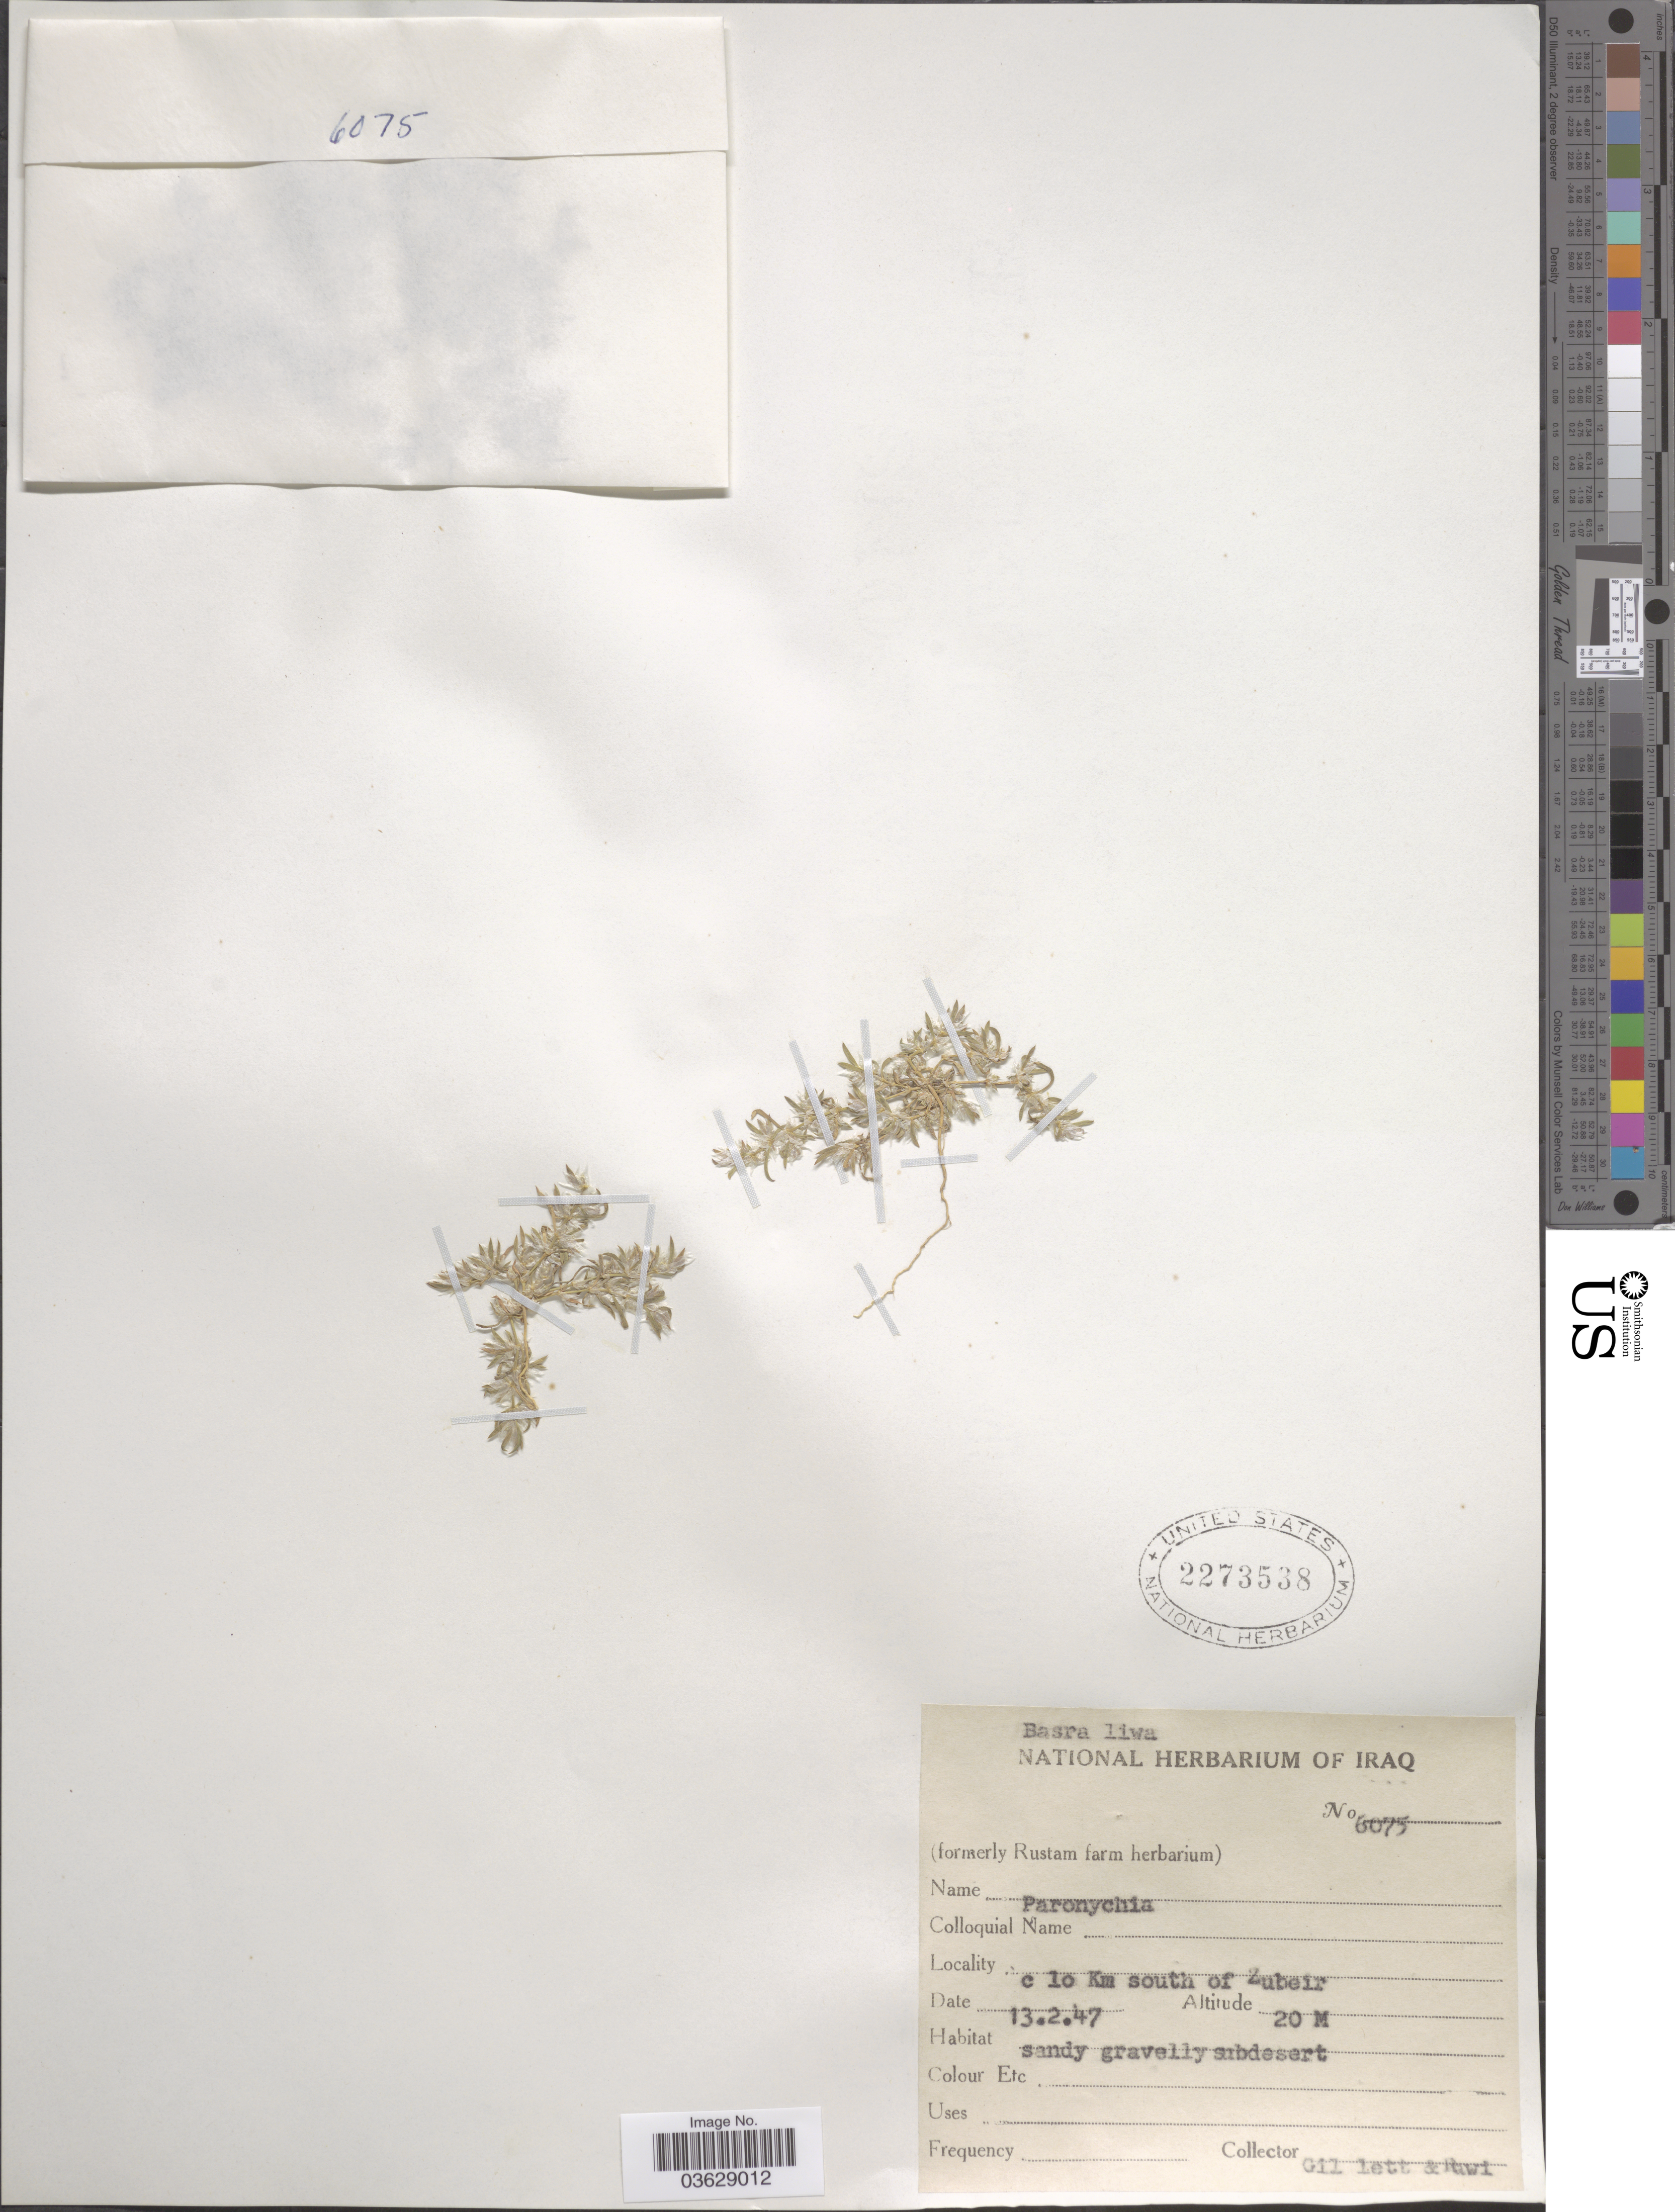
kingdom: Plantae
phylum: Tracheophyta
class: Magnoliopsida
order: Caryophyllales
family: Caryophyllaceae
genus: Paronychia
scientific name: Paronychia sp.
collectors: Gillett, -- & -. Rawi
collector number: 6075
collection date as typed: Transcribed d/m/y: 13/2/47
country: Iraq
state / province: Al Basrah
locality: Basra liwa. C 10 Km south of Zubeir.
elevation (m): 20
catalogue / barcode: US 2273538